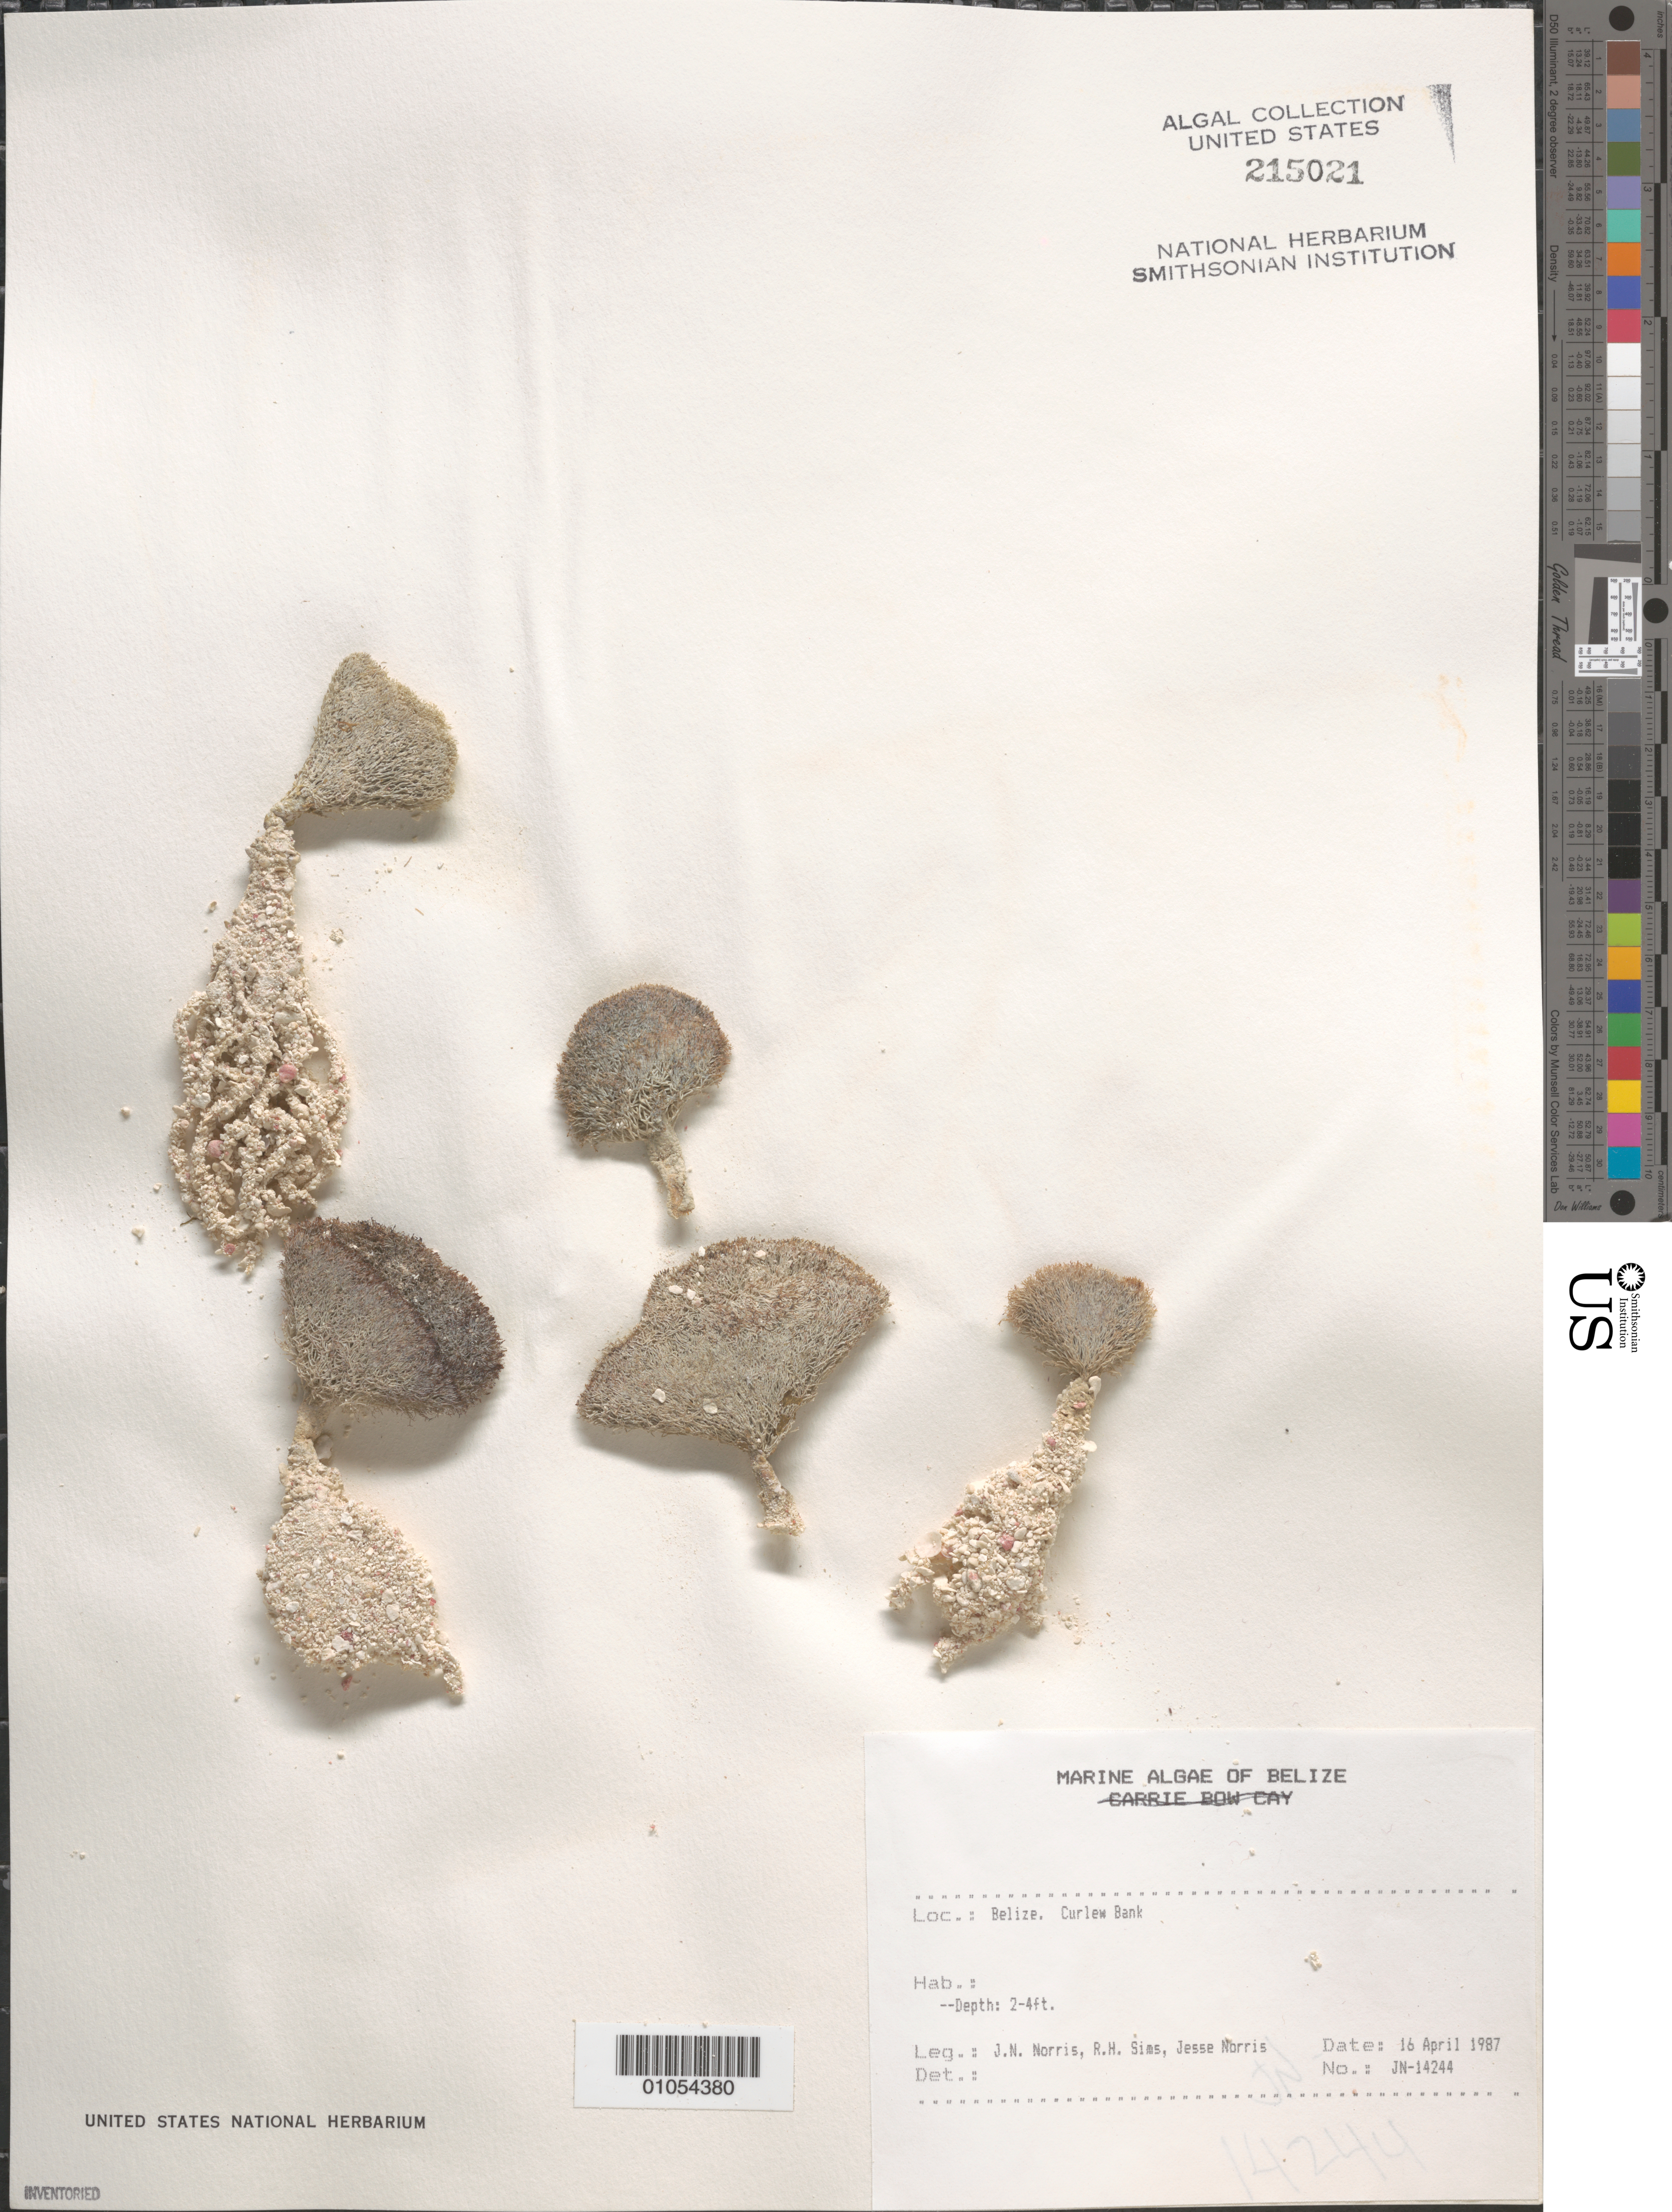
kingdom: Plantae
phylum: Chlorophyta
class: Ulvophyceae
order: Bryopsidales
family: Udoteaceae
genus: Penicillus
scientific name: Penicillus sp.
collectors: J. N. Norris, R. H. Sims & J. A. Norris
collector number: JN-14244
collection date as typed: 16 Apr 1987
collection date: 1987-04-16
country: Belize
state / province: Stann Creek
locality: Curlew Bank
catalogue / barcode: US 215021